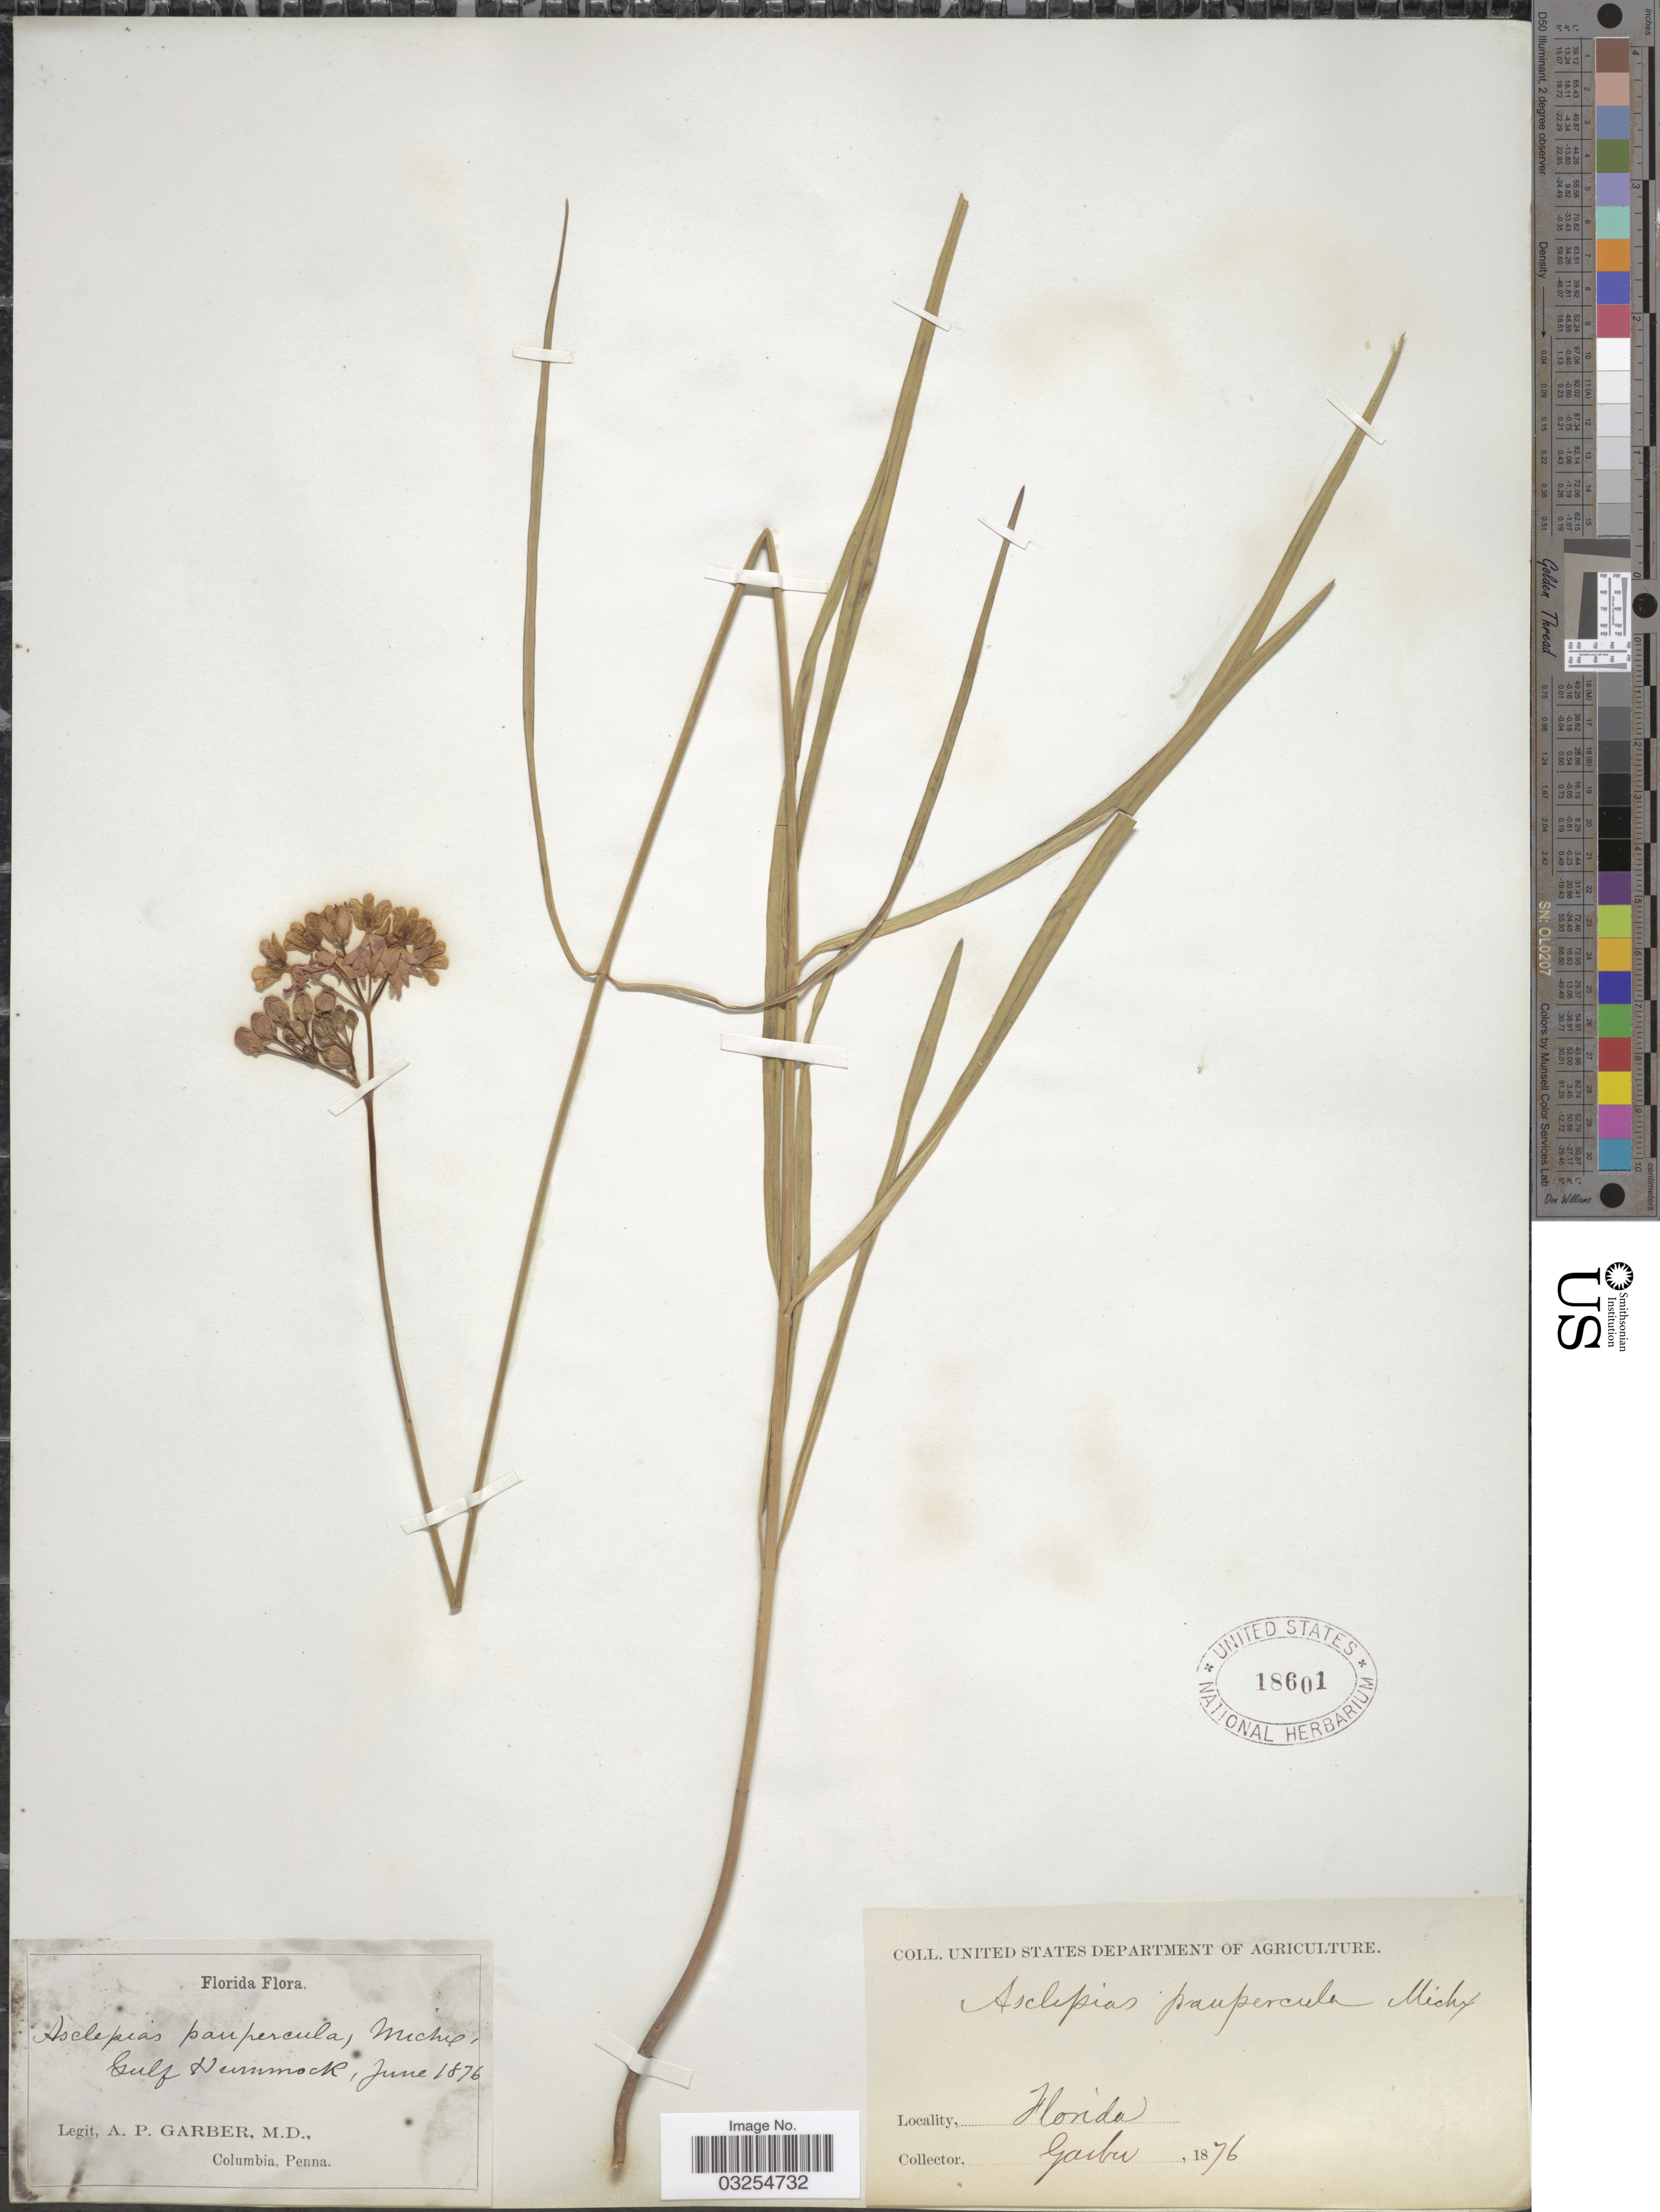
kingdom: Plantae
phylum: Tracheophyta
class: Magnoliopsida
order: Gentianales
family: Apocynaceae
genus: Asclepias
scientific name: Asclepias lanceolata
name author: Walter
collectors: A. P. Garber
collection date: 1876-06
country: United States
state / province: Florida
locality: Gulf Hammock.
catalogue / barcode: US 18601